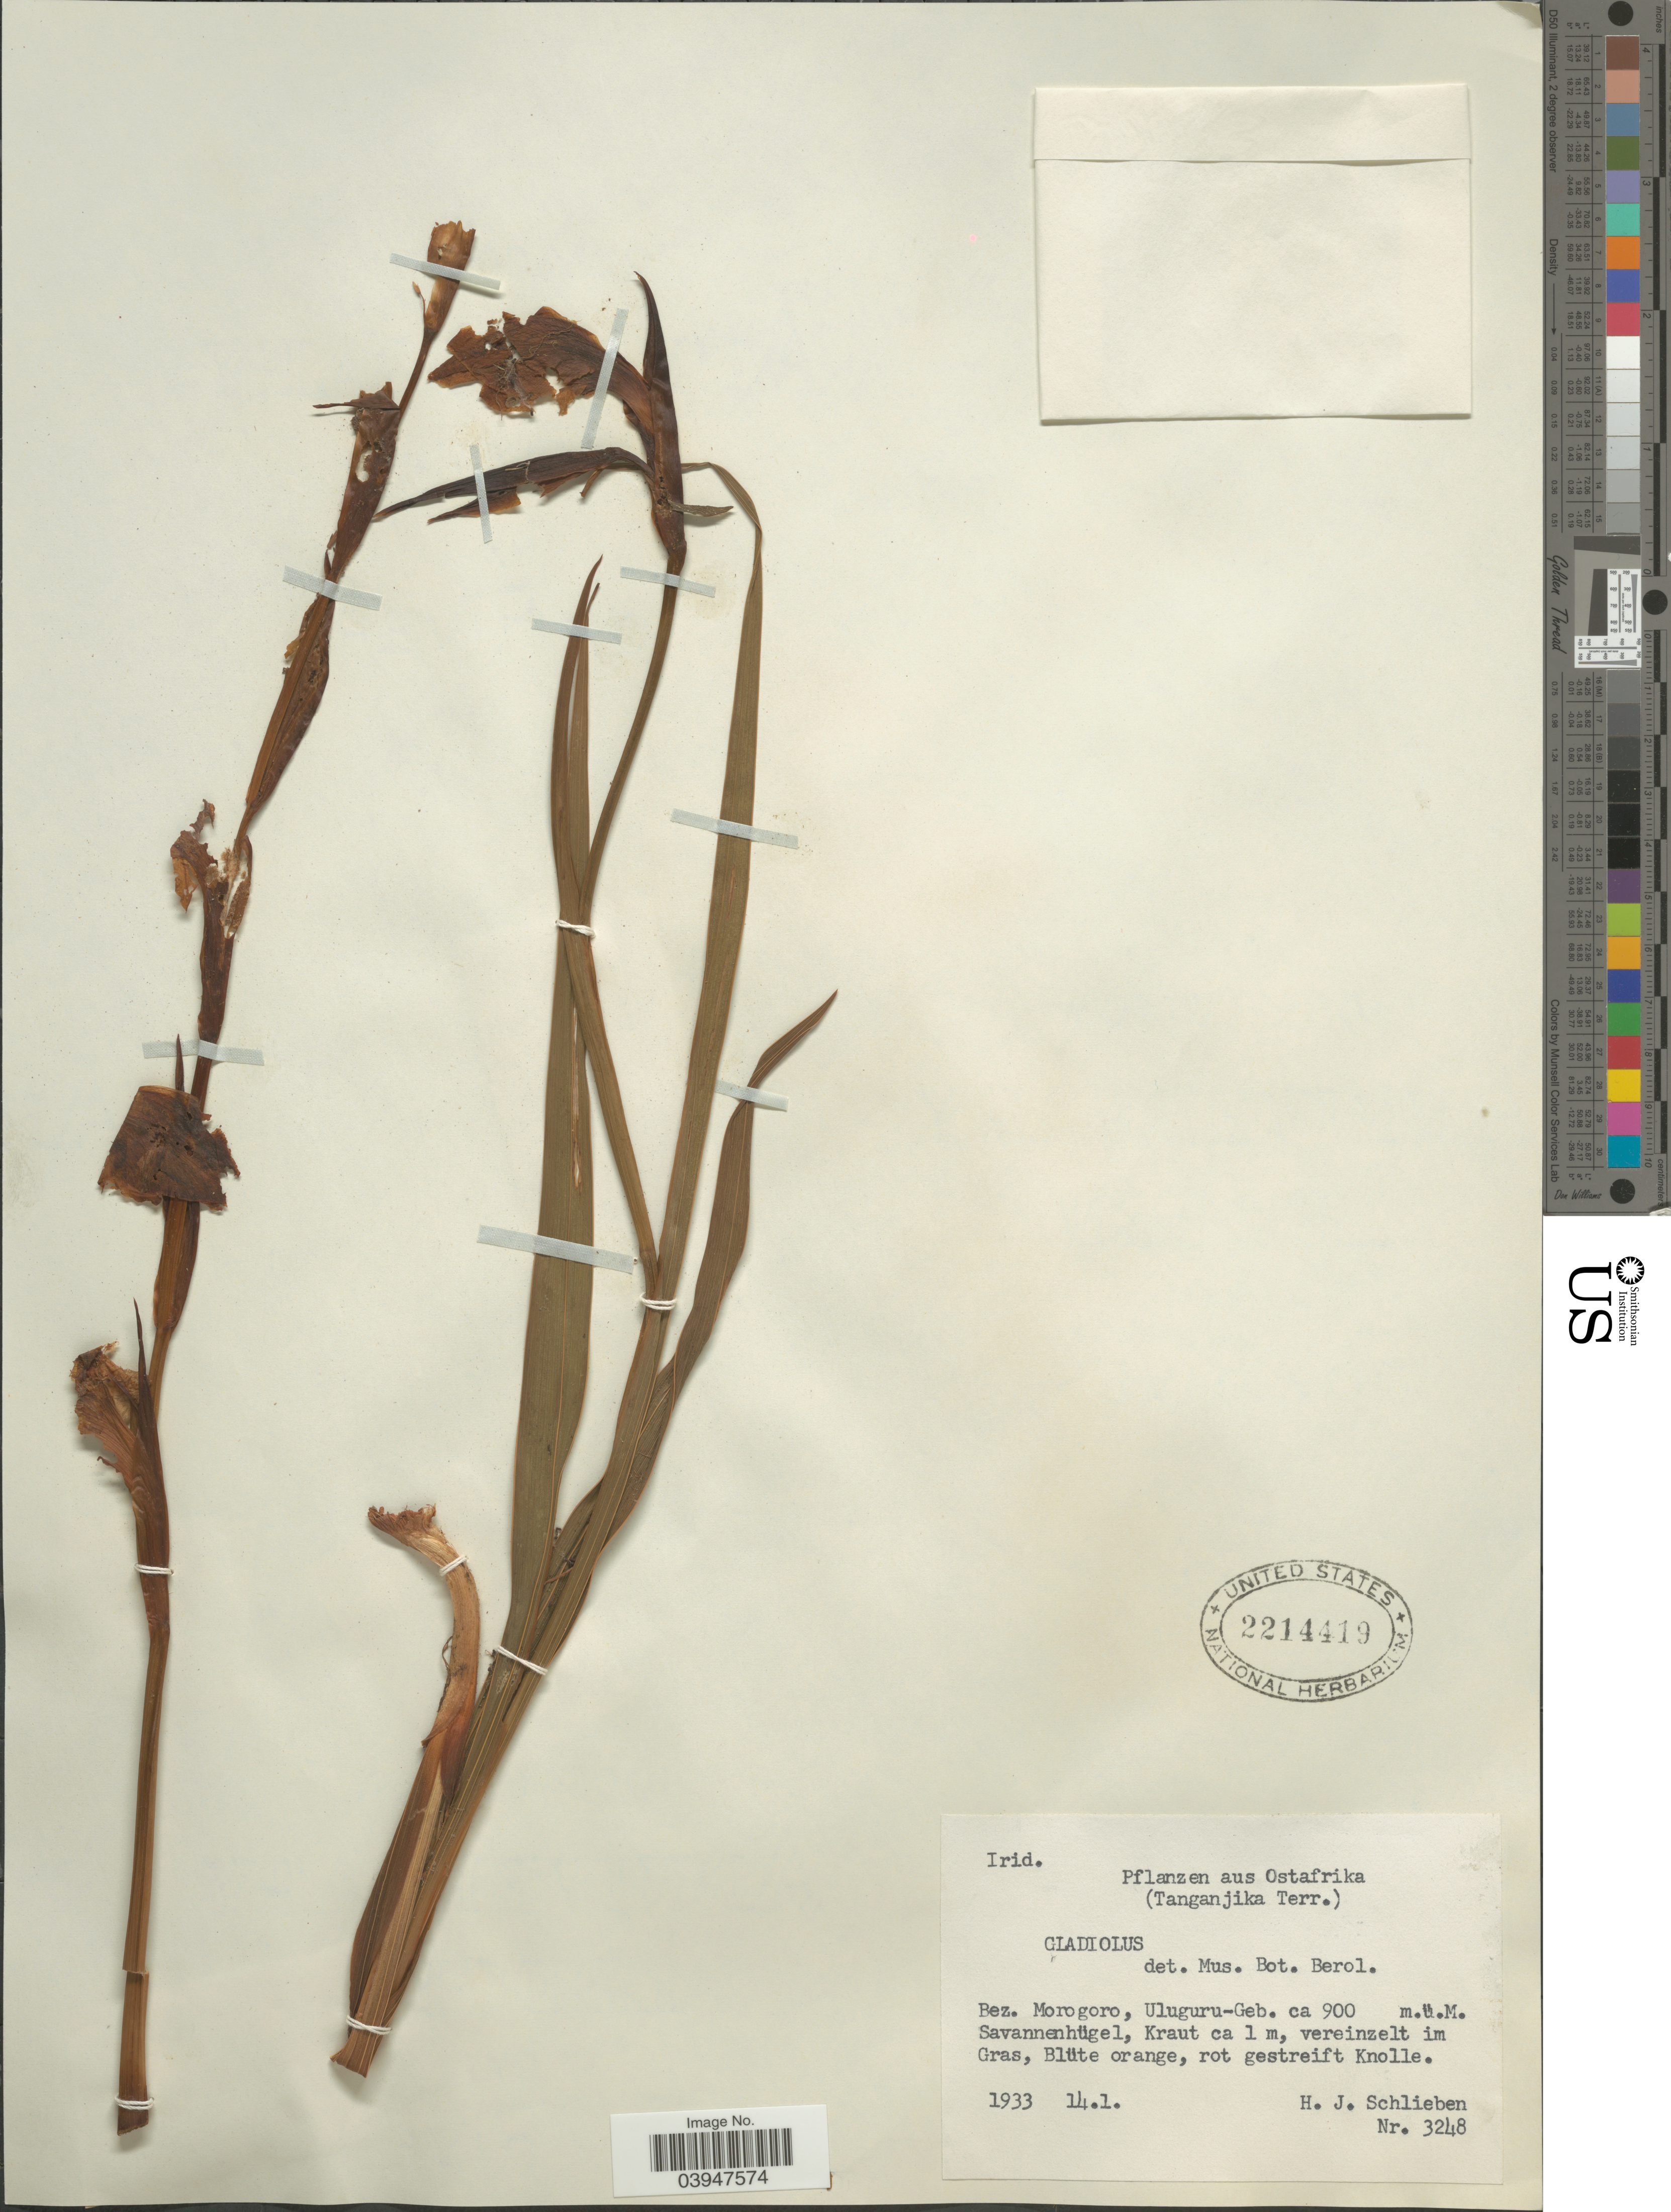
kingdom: Plantae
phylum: Tracheophyta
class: Liliopsida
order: Asparagales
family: Iridaceae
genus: Gladiolus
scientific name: Gladiolus sp.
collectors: H. J. Schlieben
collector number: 3248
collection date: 1933-01-14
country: Tanzania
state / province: Morogoro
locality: Ostafrika (Tanganjika Terr.). Bez. Morogoro, Uluguru-Geb. Savannenhügel.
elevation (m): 900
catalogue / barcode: US 2214419